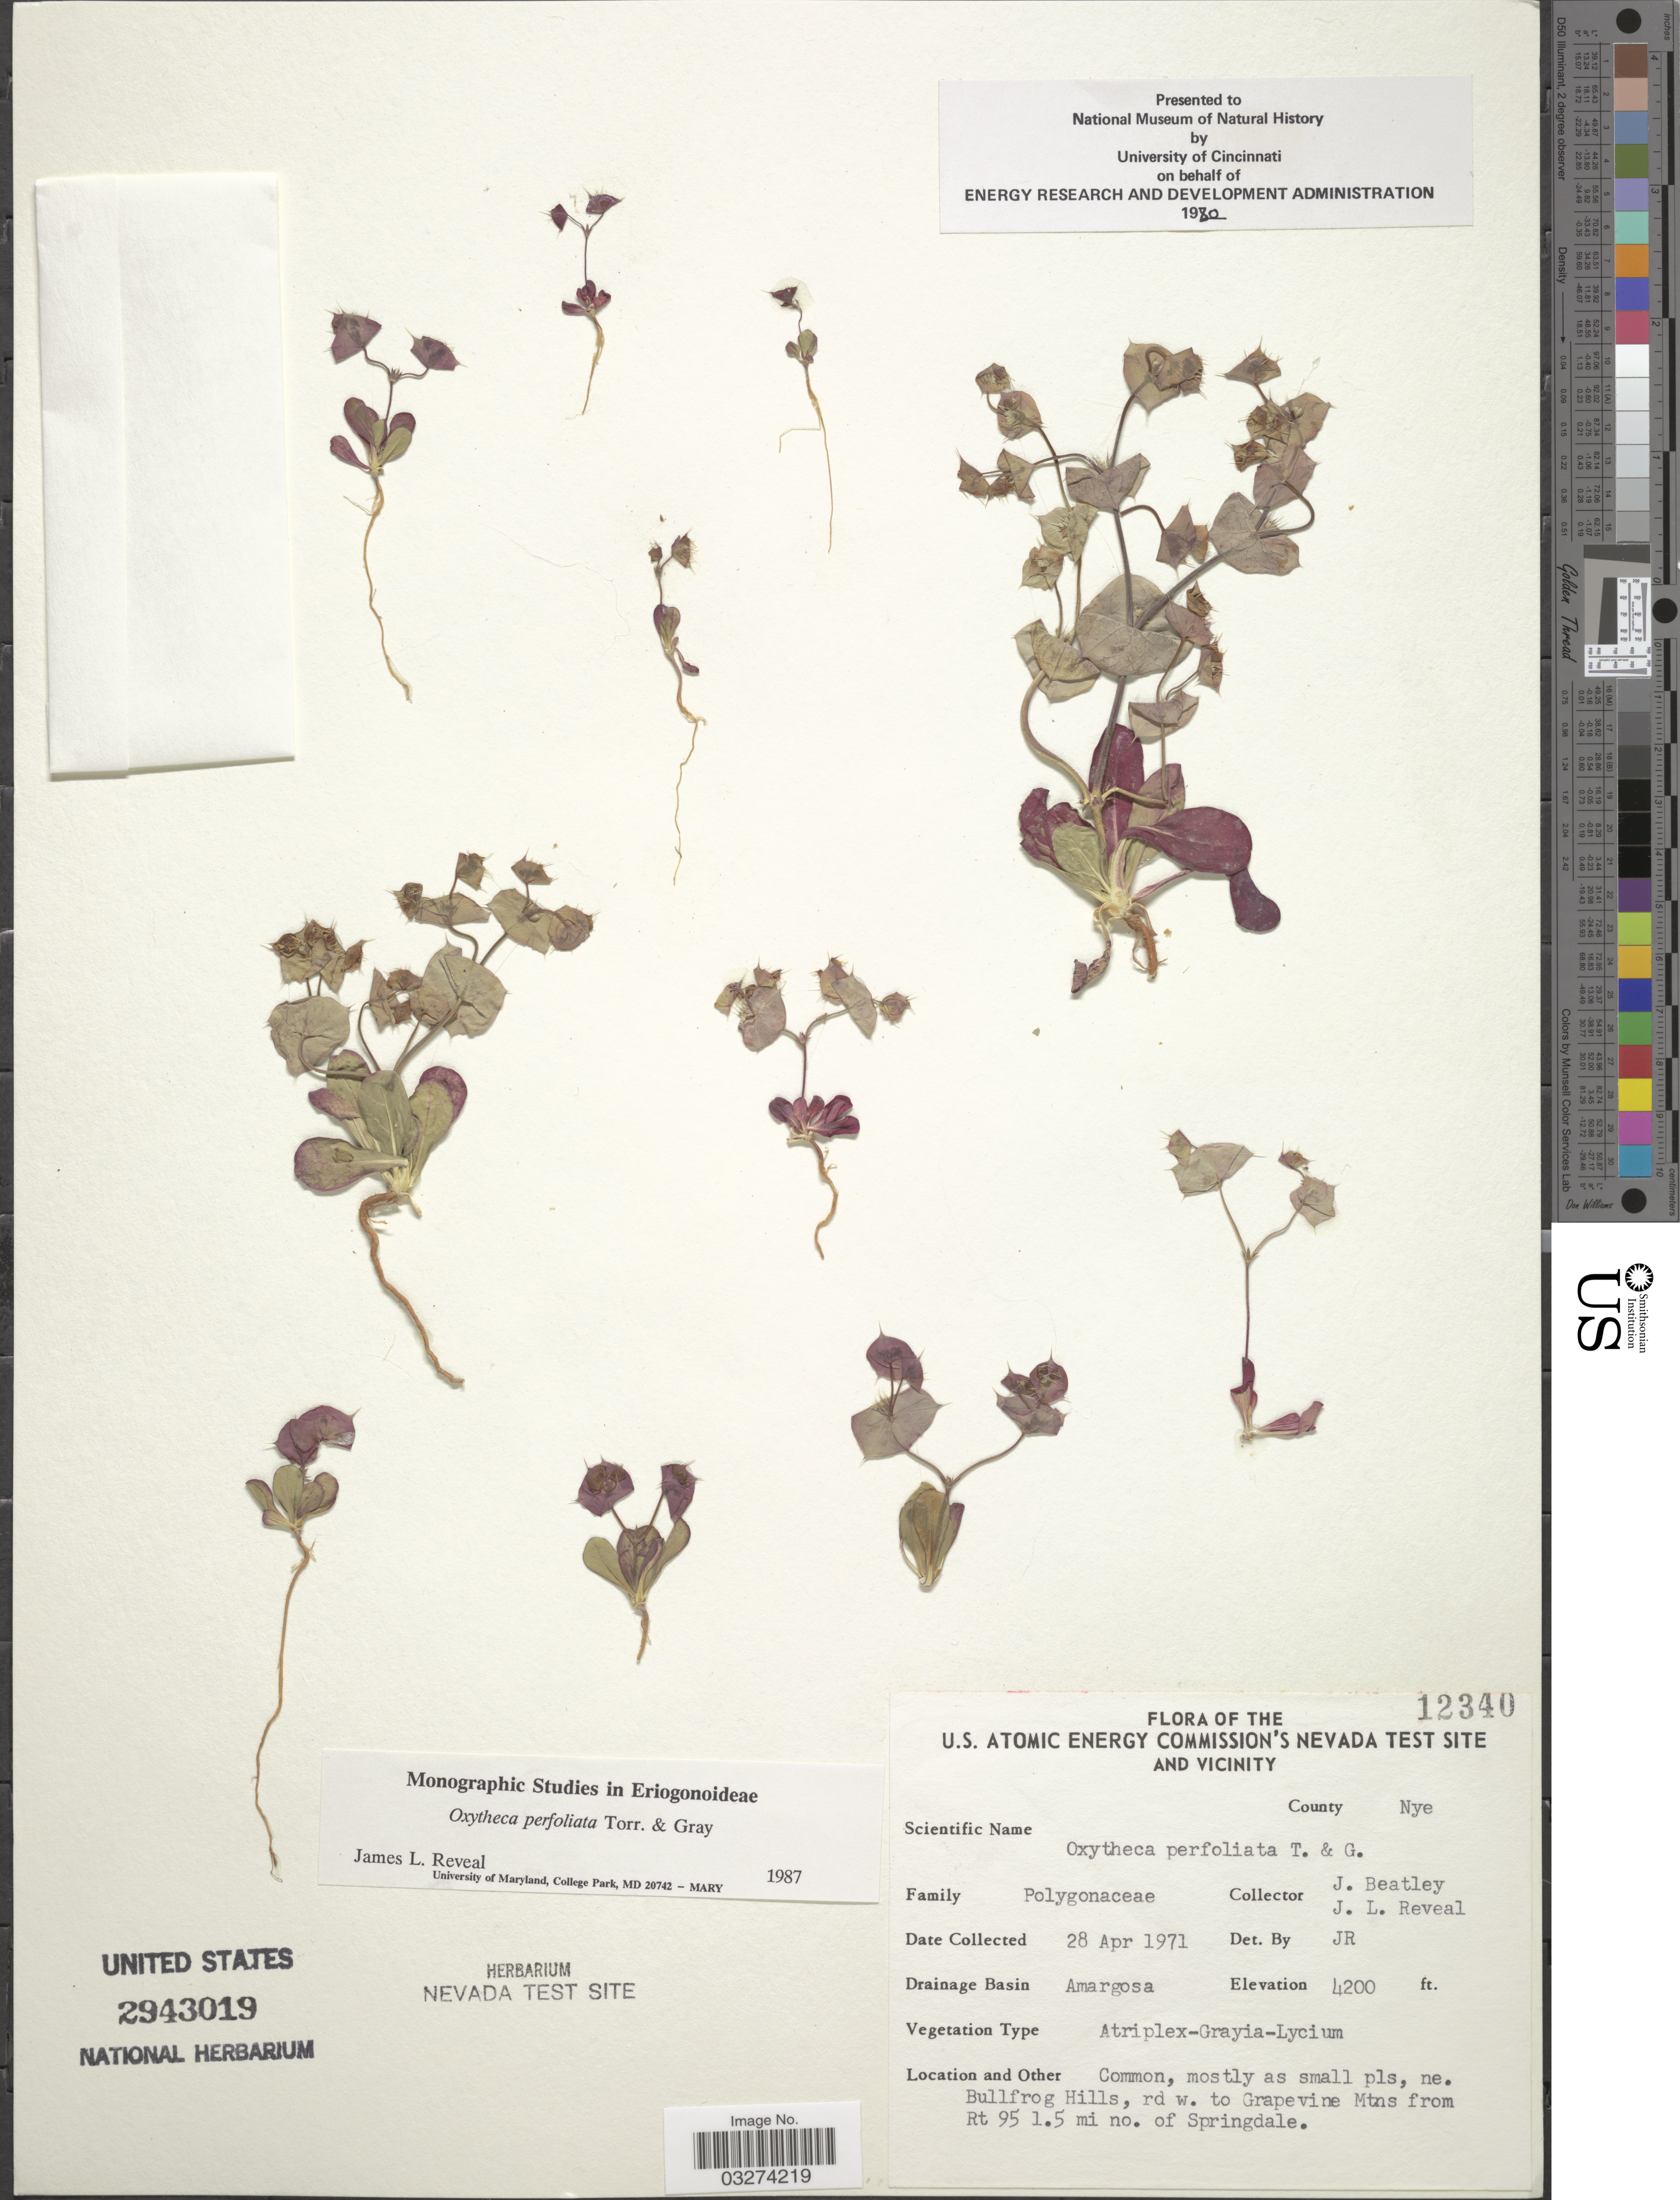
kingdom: Plantae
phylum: Tracheophyta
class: Magnoliopsida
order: Caryophyllales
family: Polygonaceae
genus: Oxytheca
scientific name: Oxytheca perfoliata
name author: Torr. & A. Gray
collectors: J. C. Beatley & J. L. Reveal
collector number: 12340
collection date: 1971-04-28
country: United States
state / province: Nevada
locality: U.S. Atomic Energy Commission's Nevada Test Site and Vicinity. County Nye. Drainage Basin Amargosa. Ne. Bullfrog Hills, rd w. to Grapevine Mtns from Rt 95 1.5 mi no. of Springdale.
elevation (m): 1280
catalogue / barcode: US 2943019